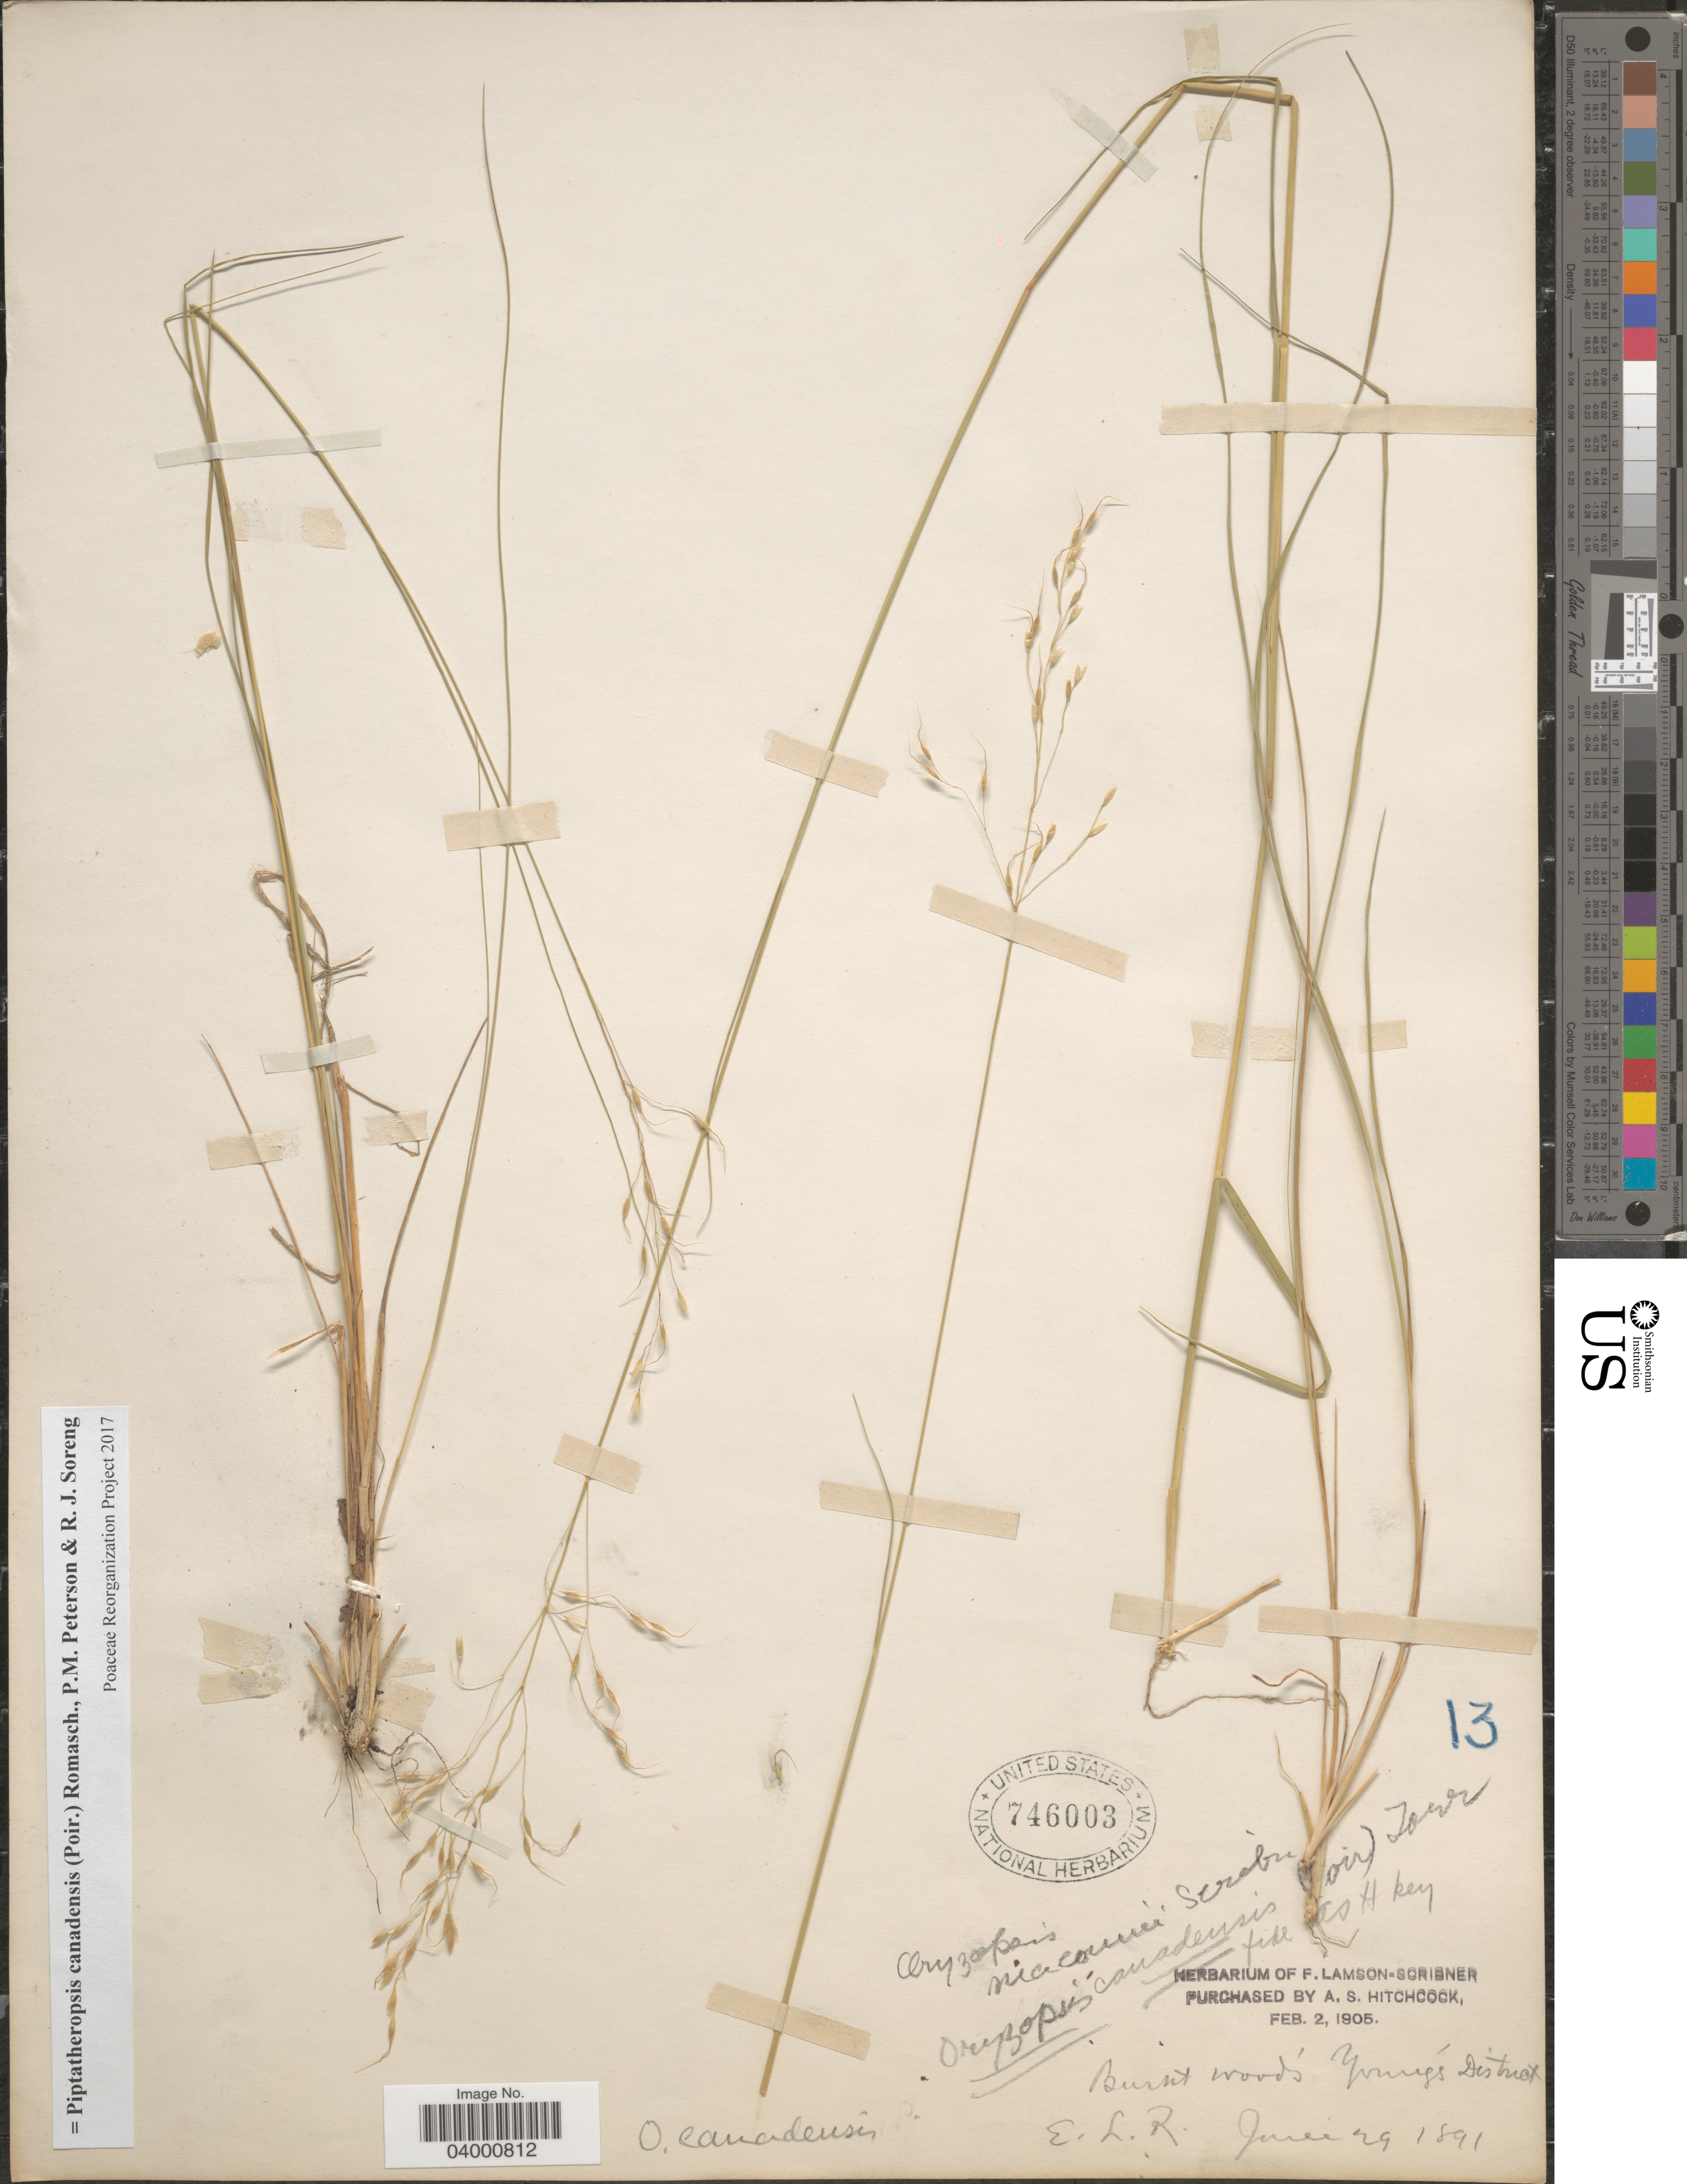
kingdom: Plantae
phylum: Tracheophyta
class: Liliopsida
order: Poales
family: Poaceae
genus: Piptatheropsis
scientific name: Piptatheropsis canadensis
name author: (Poir.) Romasch. et al.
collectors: E. L. R.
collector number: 13?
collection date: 1891-06-29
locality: Burnt Wood's. Young's District.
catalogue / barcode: US 746003